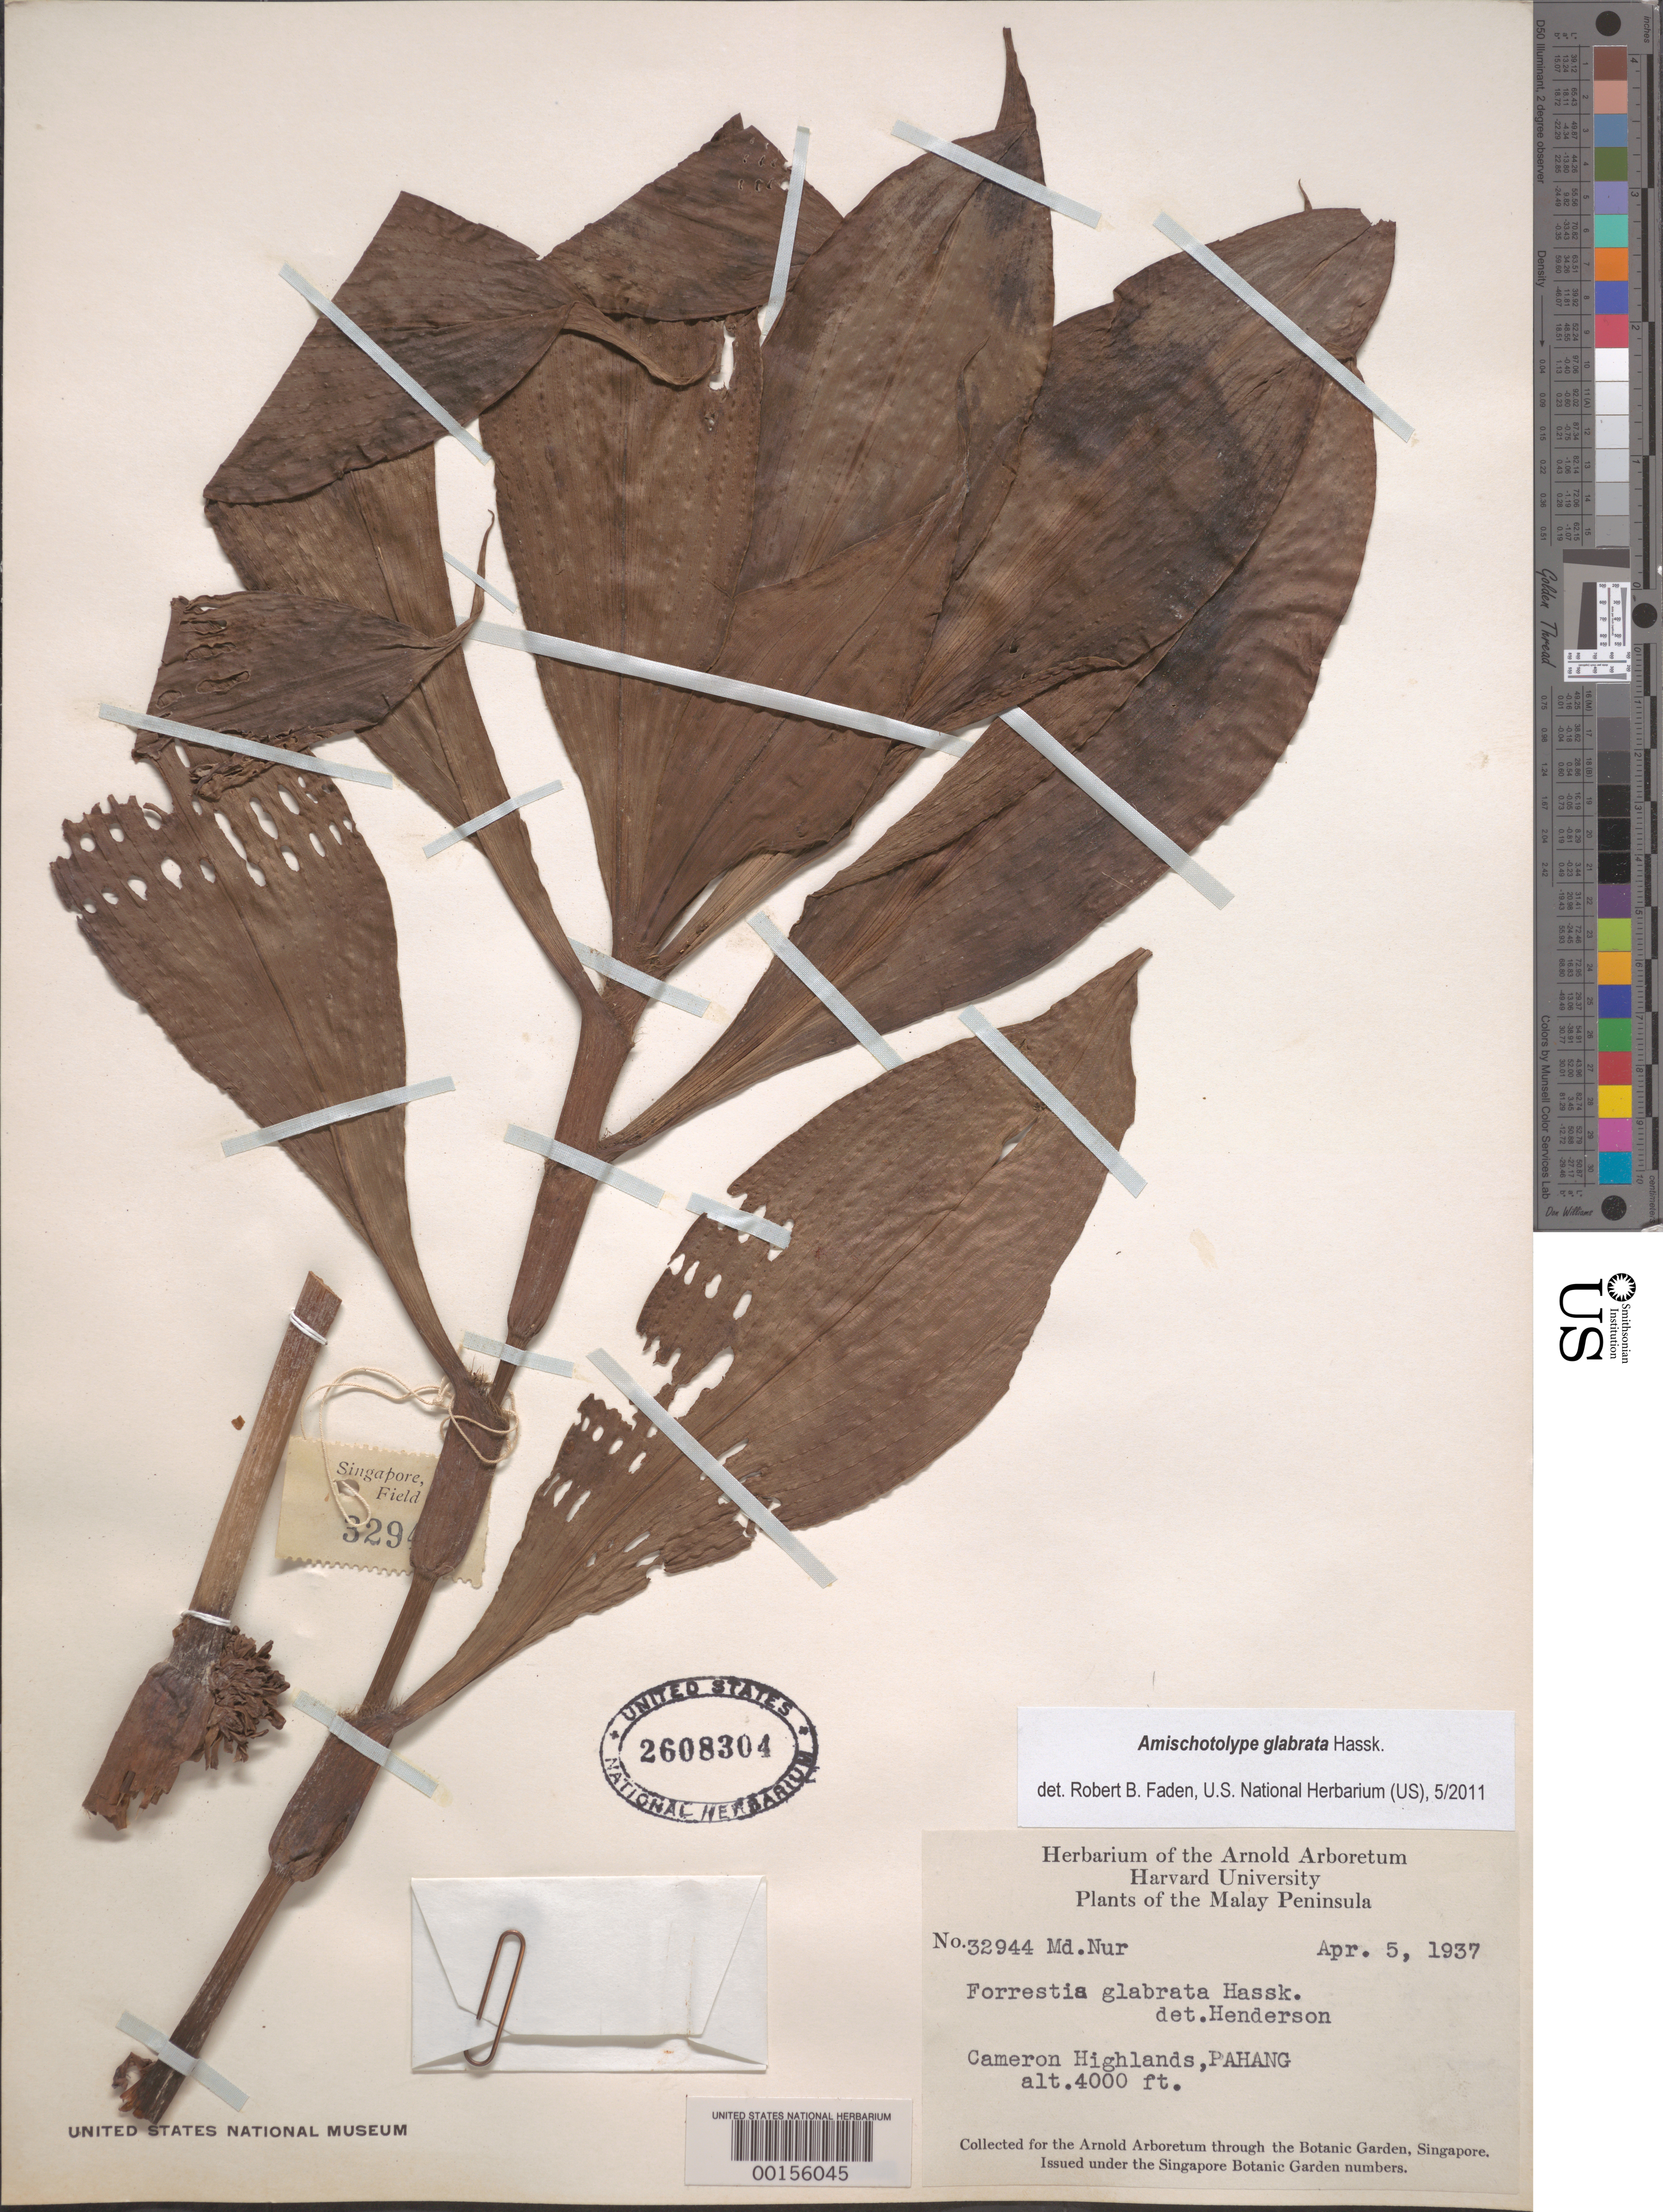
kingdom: Plantae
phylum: Tracheophyta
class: Liliopsida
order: Commelinales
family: Commelinaceae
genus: Amischotolype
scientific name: Amischotolype glabrata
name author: Hassk.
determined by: Faden, Robert B., (US), Smithsonian Institution - National Museum of Natural History (UNITED STATES)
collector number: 32944 Md. Nur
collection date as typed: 05 Apr 1937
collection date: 1937-04-05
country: Malaysia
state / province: Pahang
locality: Cameron highlands [Malay Peninsula]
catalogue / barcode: US 2608304